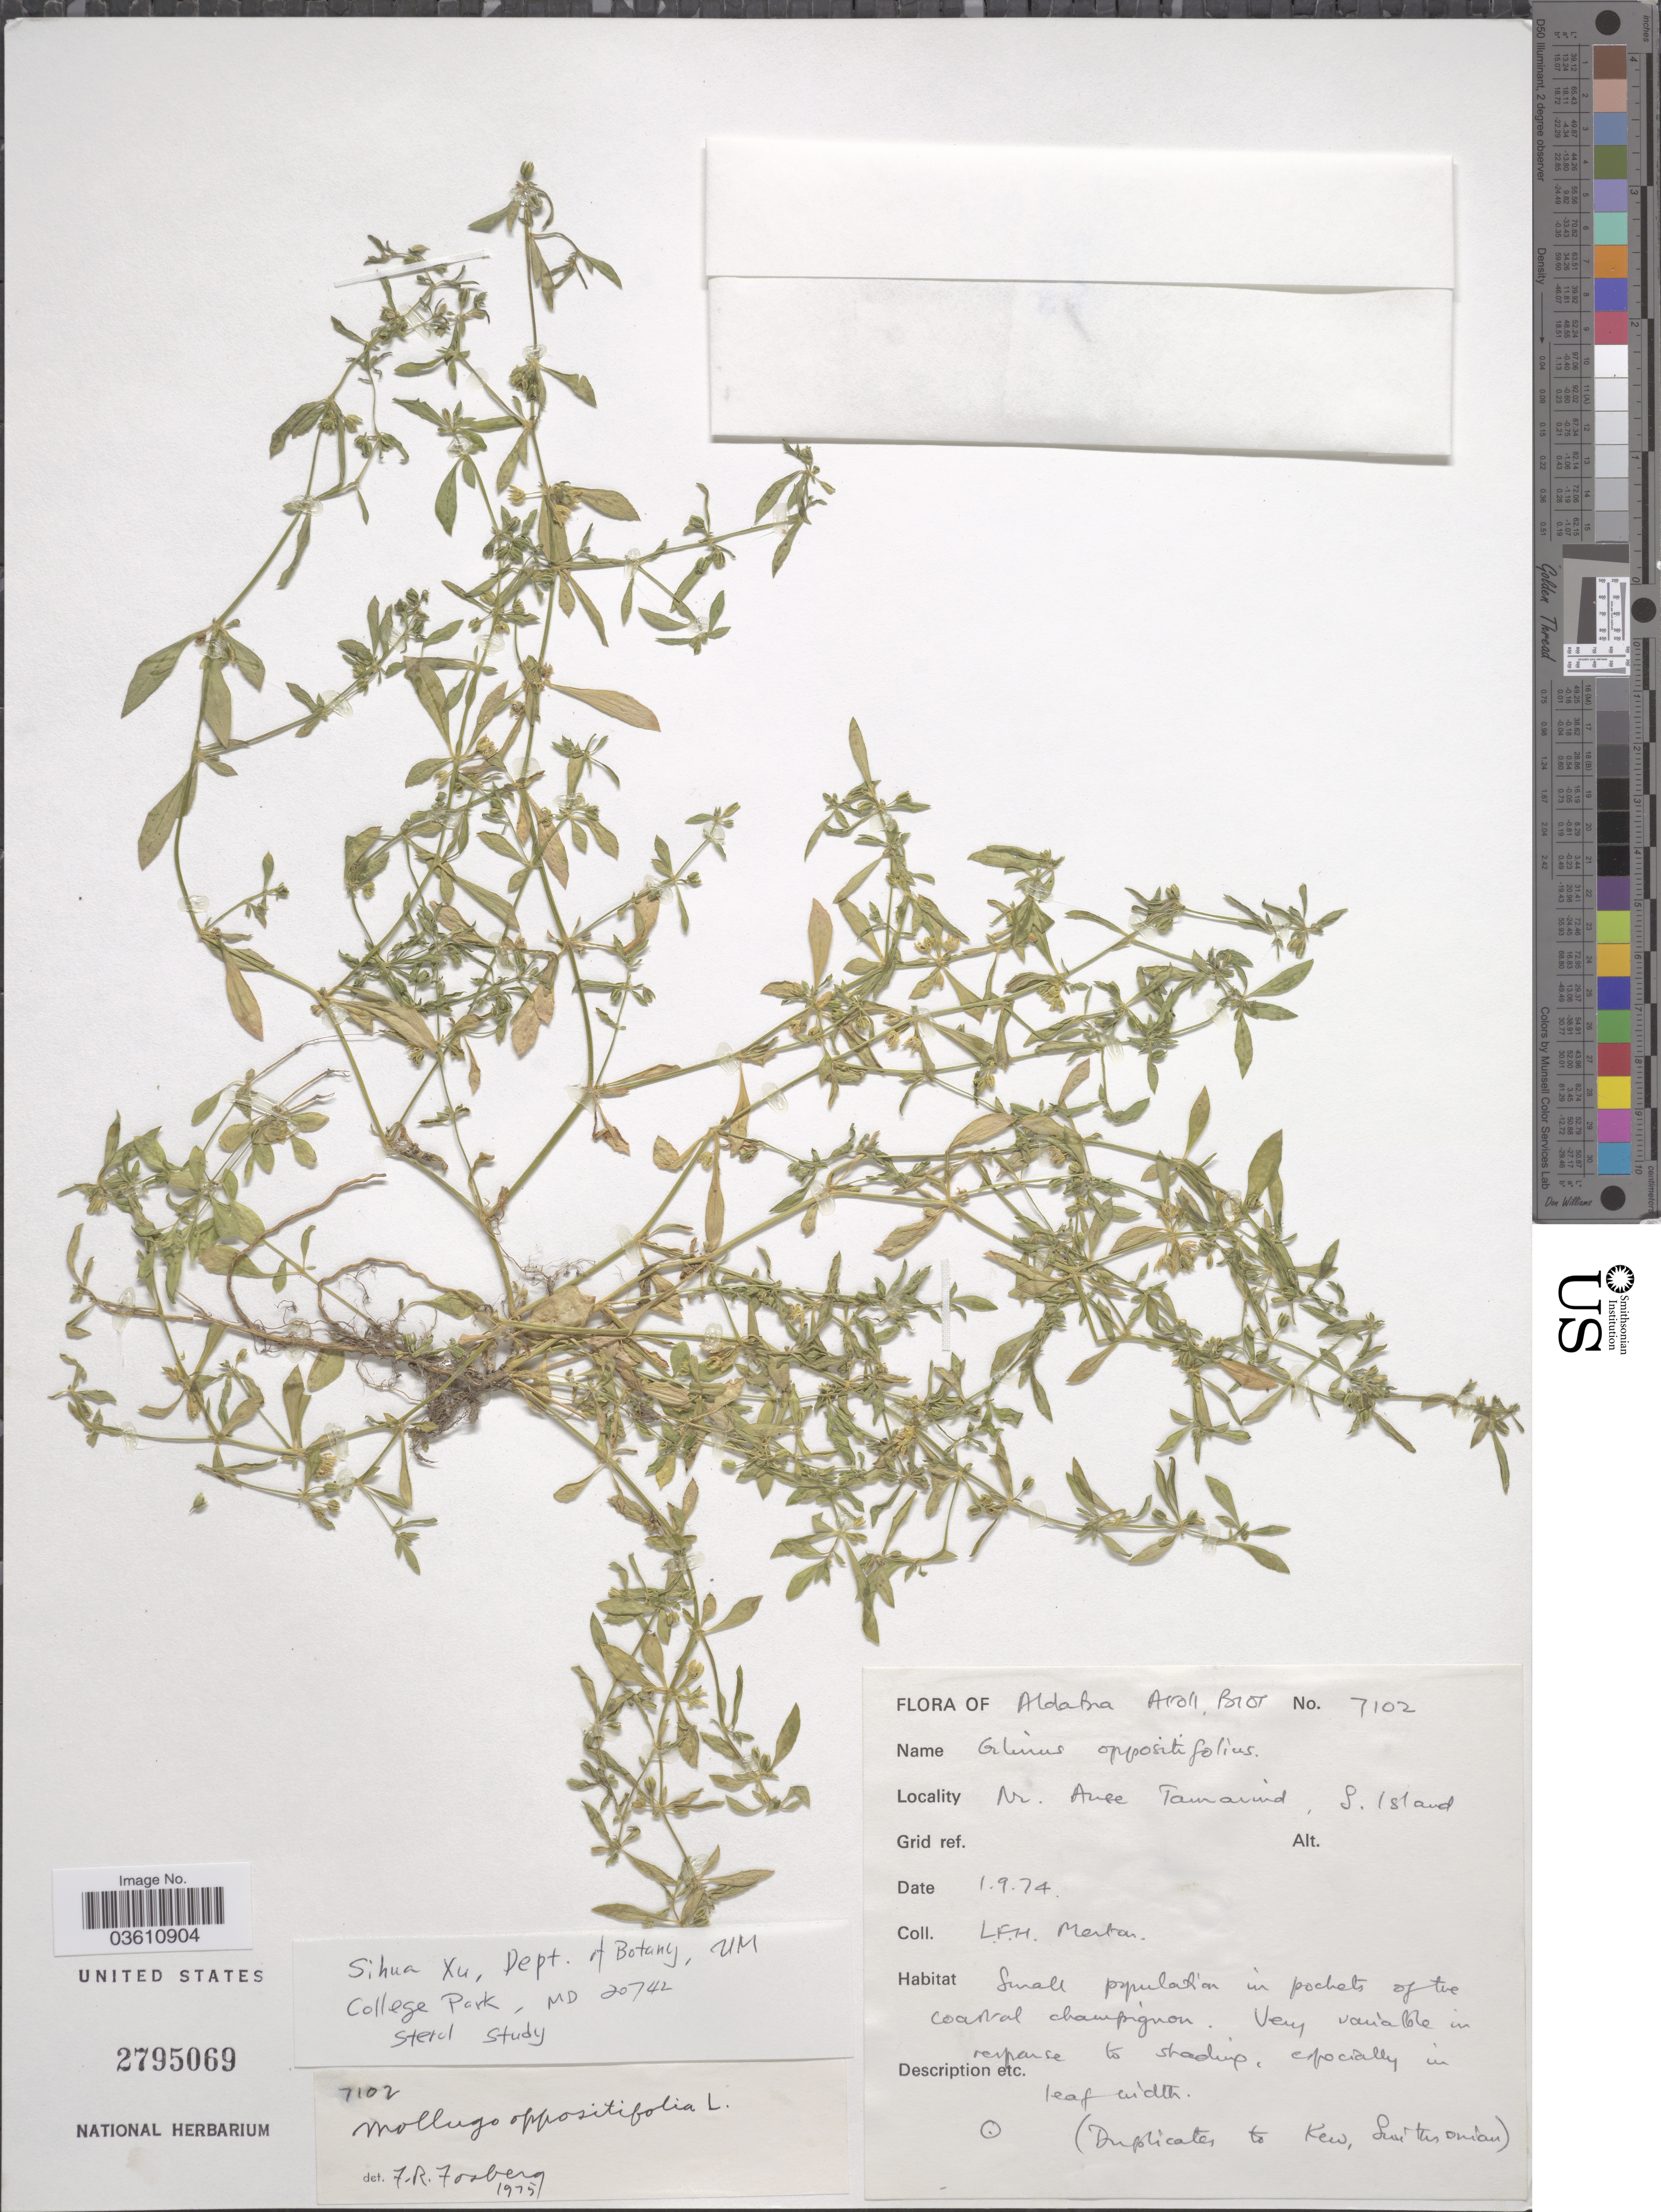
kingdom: Plantae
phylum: Tracheophyta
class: Magnoliopsida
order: Caryophyllales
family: Molluginaceae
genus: Glinus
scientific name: Glinus oppositifolius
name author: (L.) Aug. DC.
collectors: L. Merton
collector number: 7102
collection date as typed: Transcribed d/m/y: 1/9/74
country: Seychelles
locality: Aldabra Atoll, Biot. Nr. Anse Tamarind, S. Island.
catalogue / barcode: US 2795069